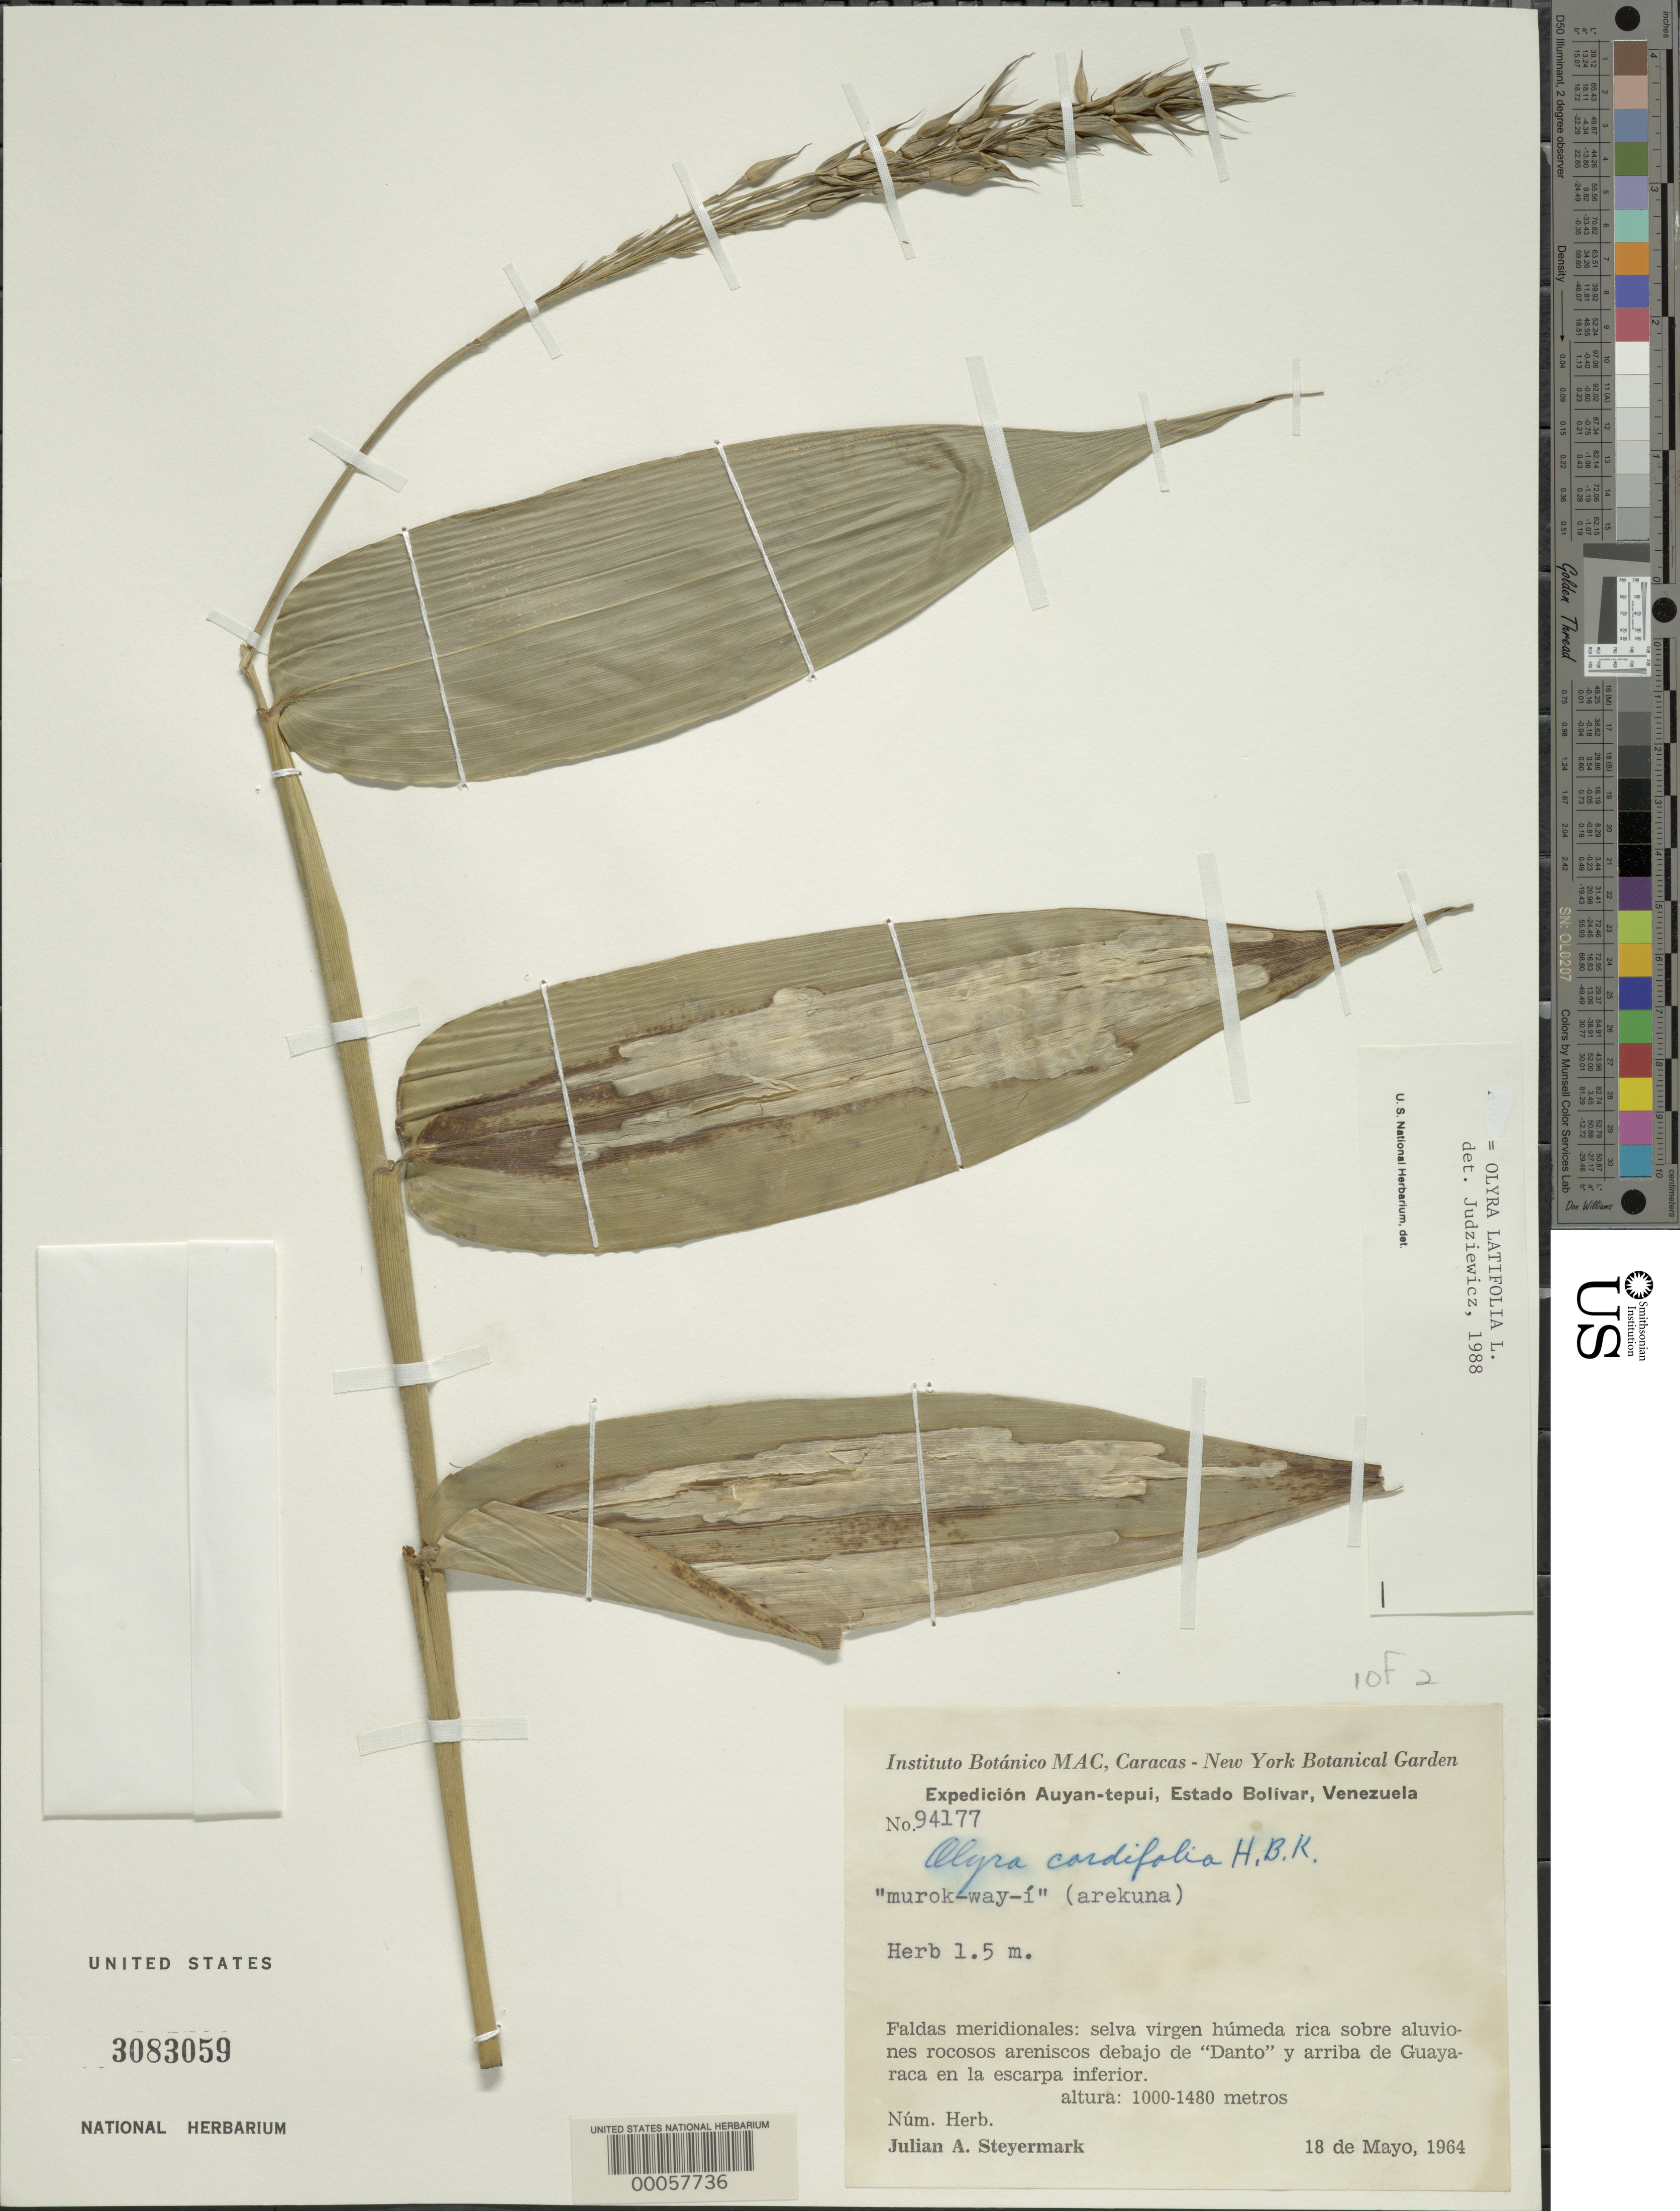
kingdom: Plantae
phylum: Tracheophyta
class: Liliopsida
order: Poales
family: Poaceae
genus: Olyra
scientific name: Olyra latifolia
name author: L.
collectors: J. Steyermark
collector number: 94177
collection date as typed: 18 May 1964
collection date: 1964-05-18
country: Venezuela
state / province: Bolivar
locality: Southern slope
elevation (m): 1000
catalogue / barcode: US 3083059